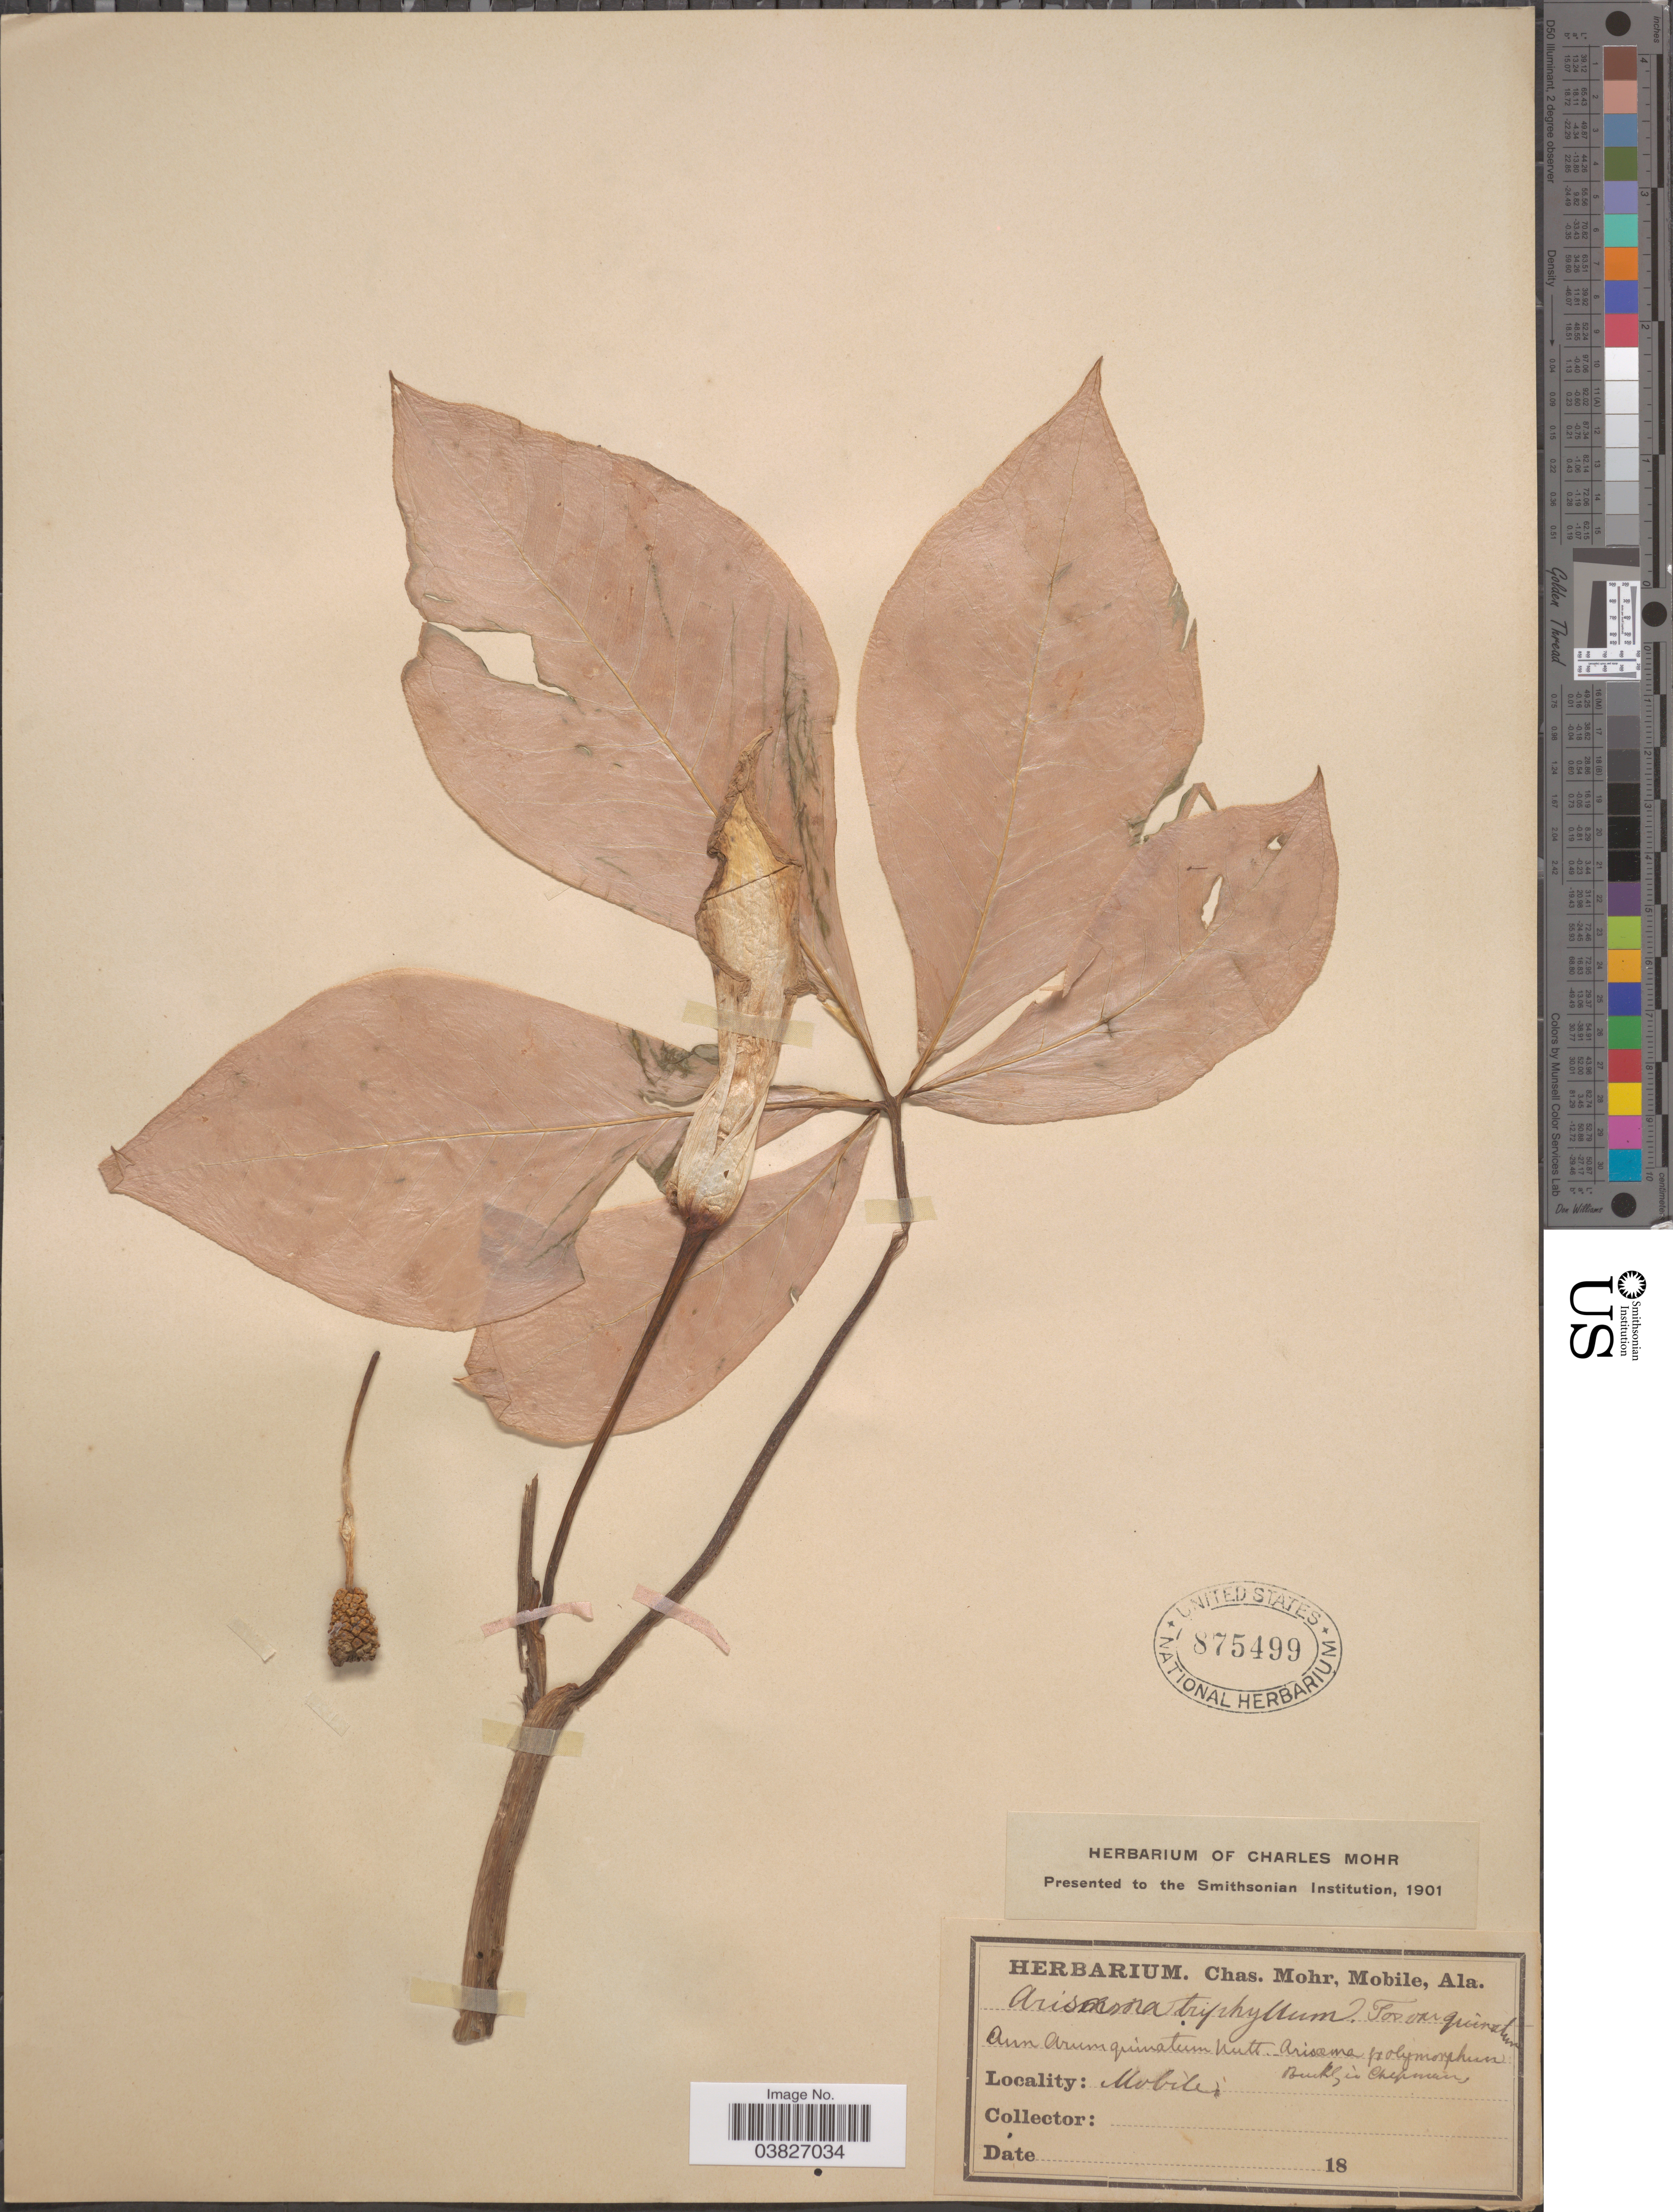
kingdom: Plantae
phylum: Tracheophyta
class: Liliopsida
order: Alismatales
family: Araceae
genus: Arisaema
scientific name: Arisaema quinatum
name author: (Nutt.) Schott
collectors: ex herb. Charles Mohr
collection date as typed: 18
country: United States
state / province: Alabama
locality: Mobile.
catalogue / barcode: US 875499